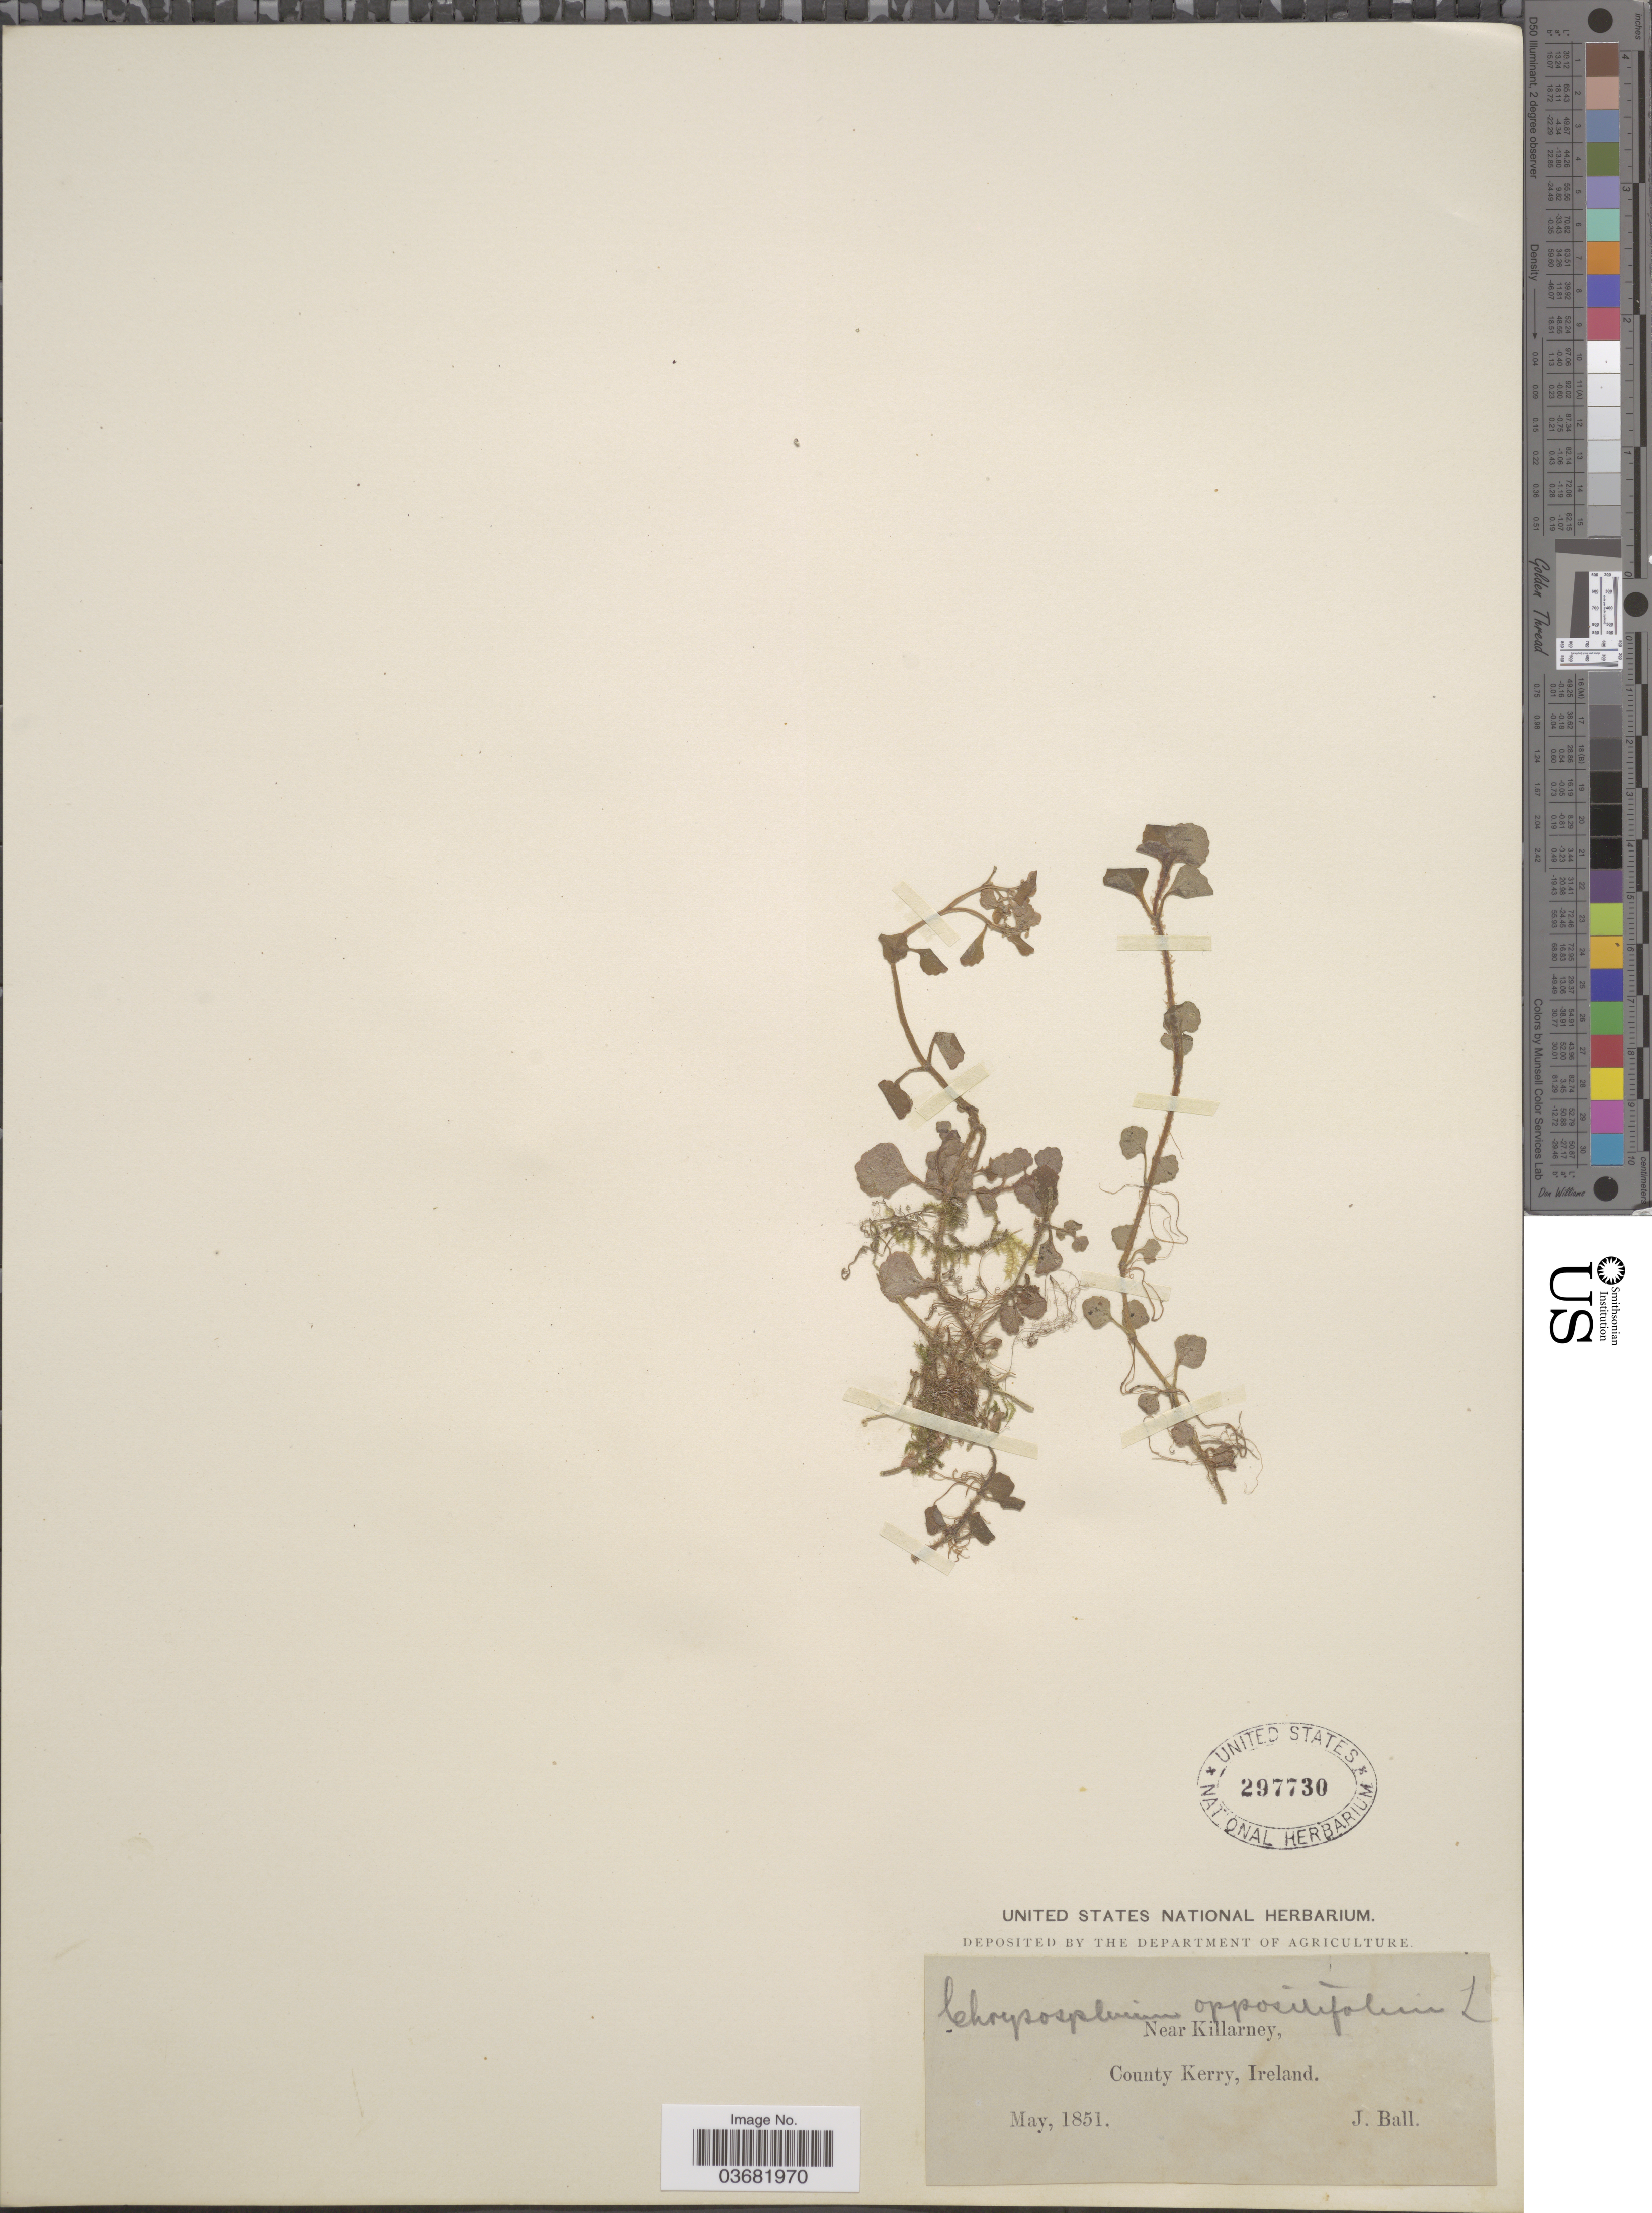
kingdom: Plantae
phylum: Tracheophyta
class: Magnoliopsida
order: Saxifragales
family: Saxifragaceae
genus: Chrysosplenium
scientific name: Chrysosplenium oppositifolium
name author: L.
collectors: J. Ball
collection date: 1851-05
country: Ireland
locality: Near Killarney, County Kerry.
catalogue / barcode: US 297730